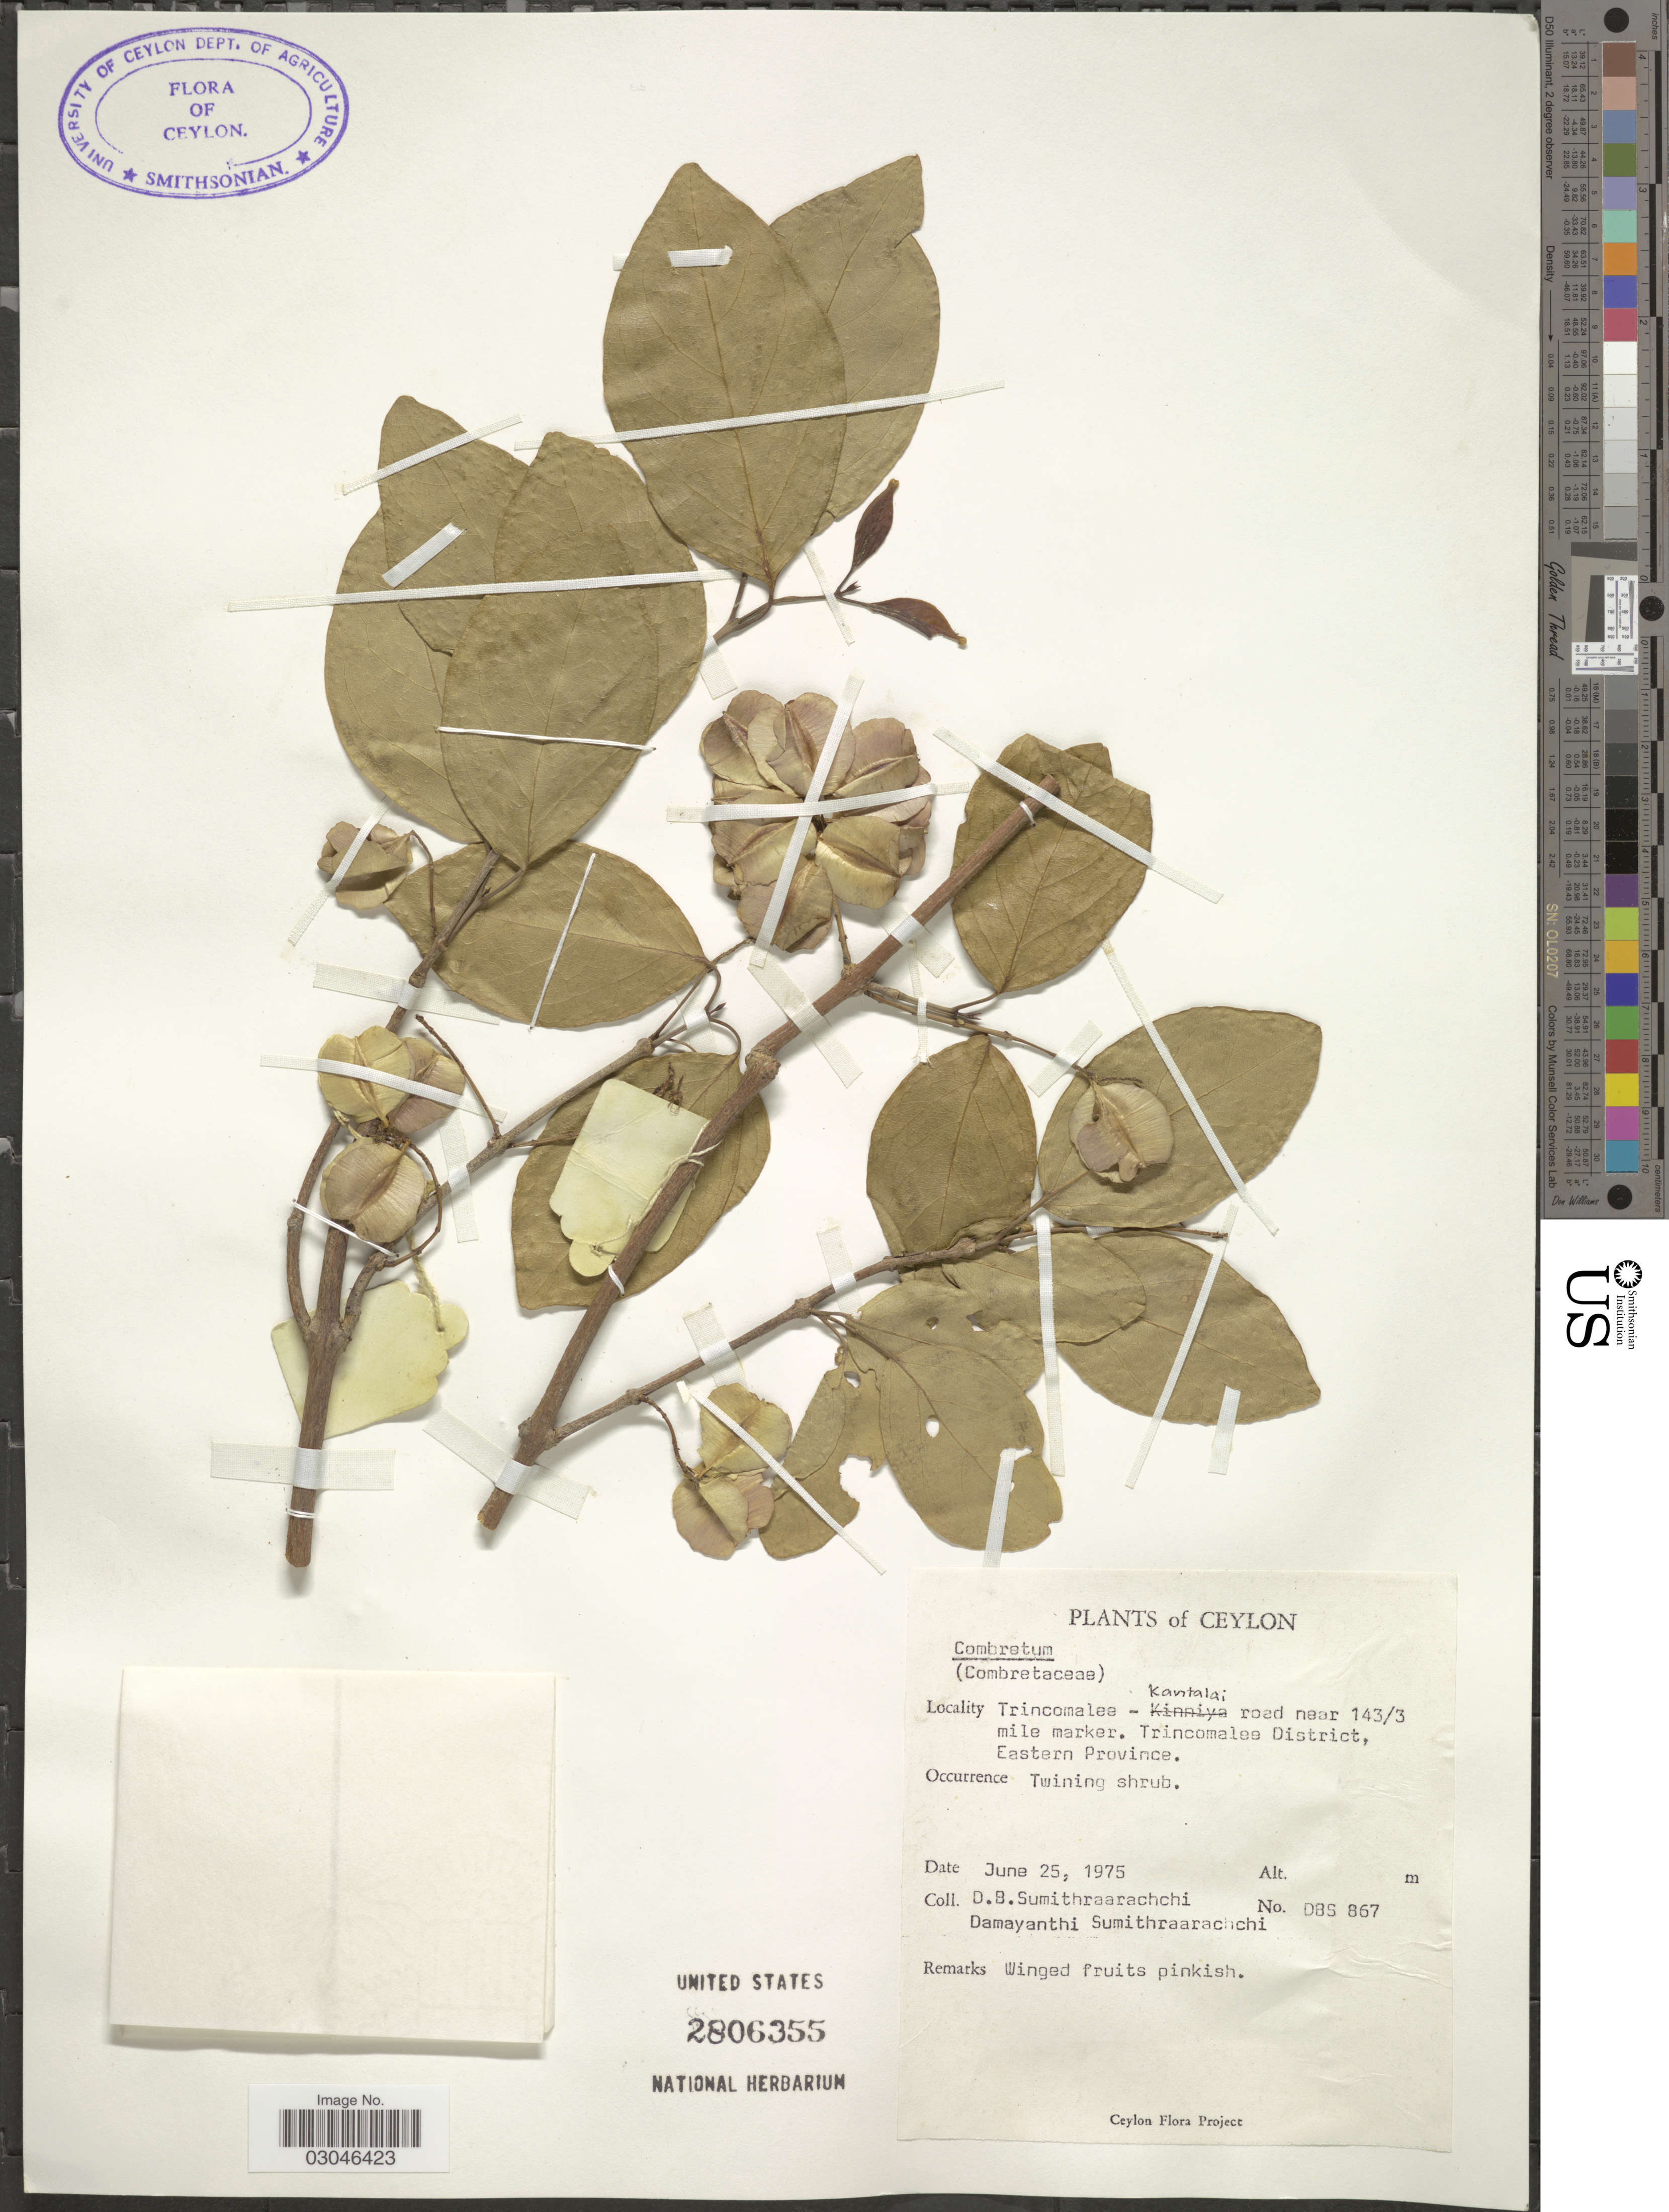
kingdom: Plantae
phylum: Tracheophyta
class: Magnoliopsida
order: Myrtales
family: Combretaceae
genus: Combretum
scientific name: Combretum sp.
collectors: D. B. Sumithraarachchi & D. Sumithraarachchi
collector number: DBS 867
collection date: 1975-06-25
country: Sri Lanka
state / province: Eastern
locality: Ceylon. Trincomalee - Kantalai road near 143/3 mile marker. Trincomalee District.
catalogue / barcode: US 2806355